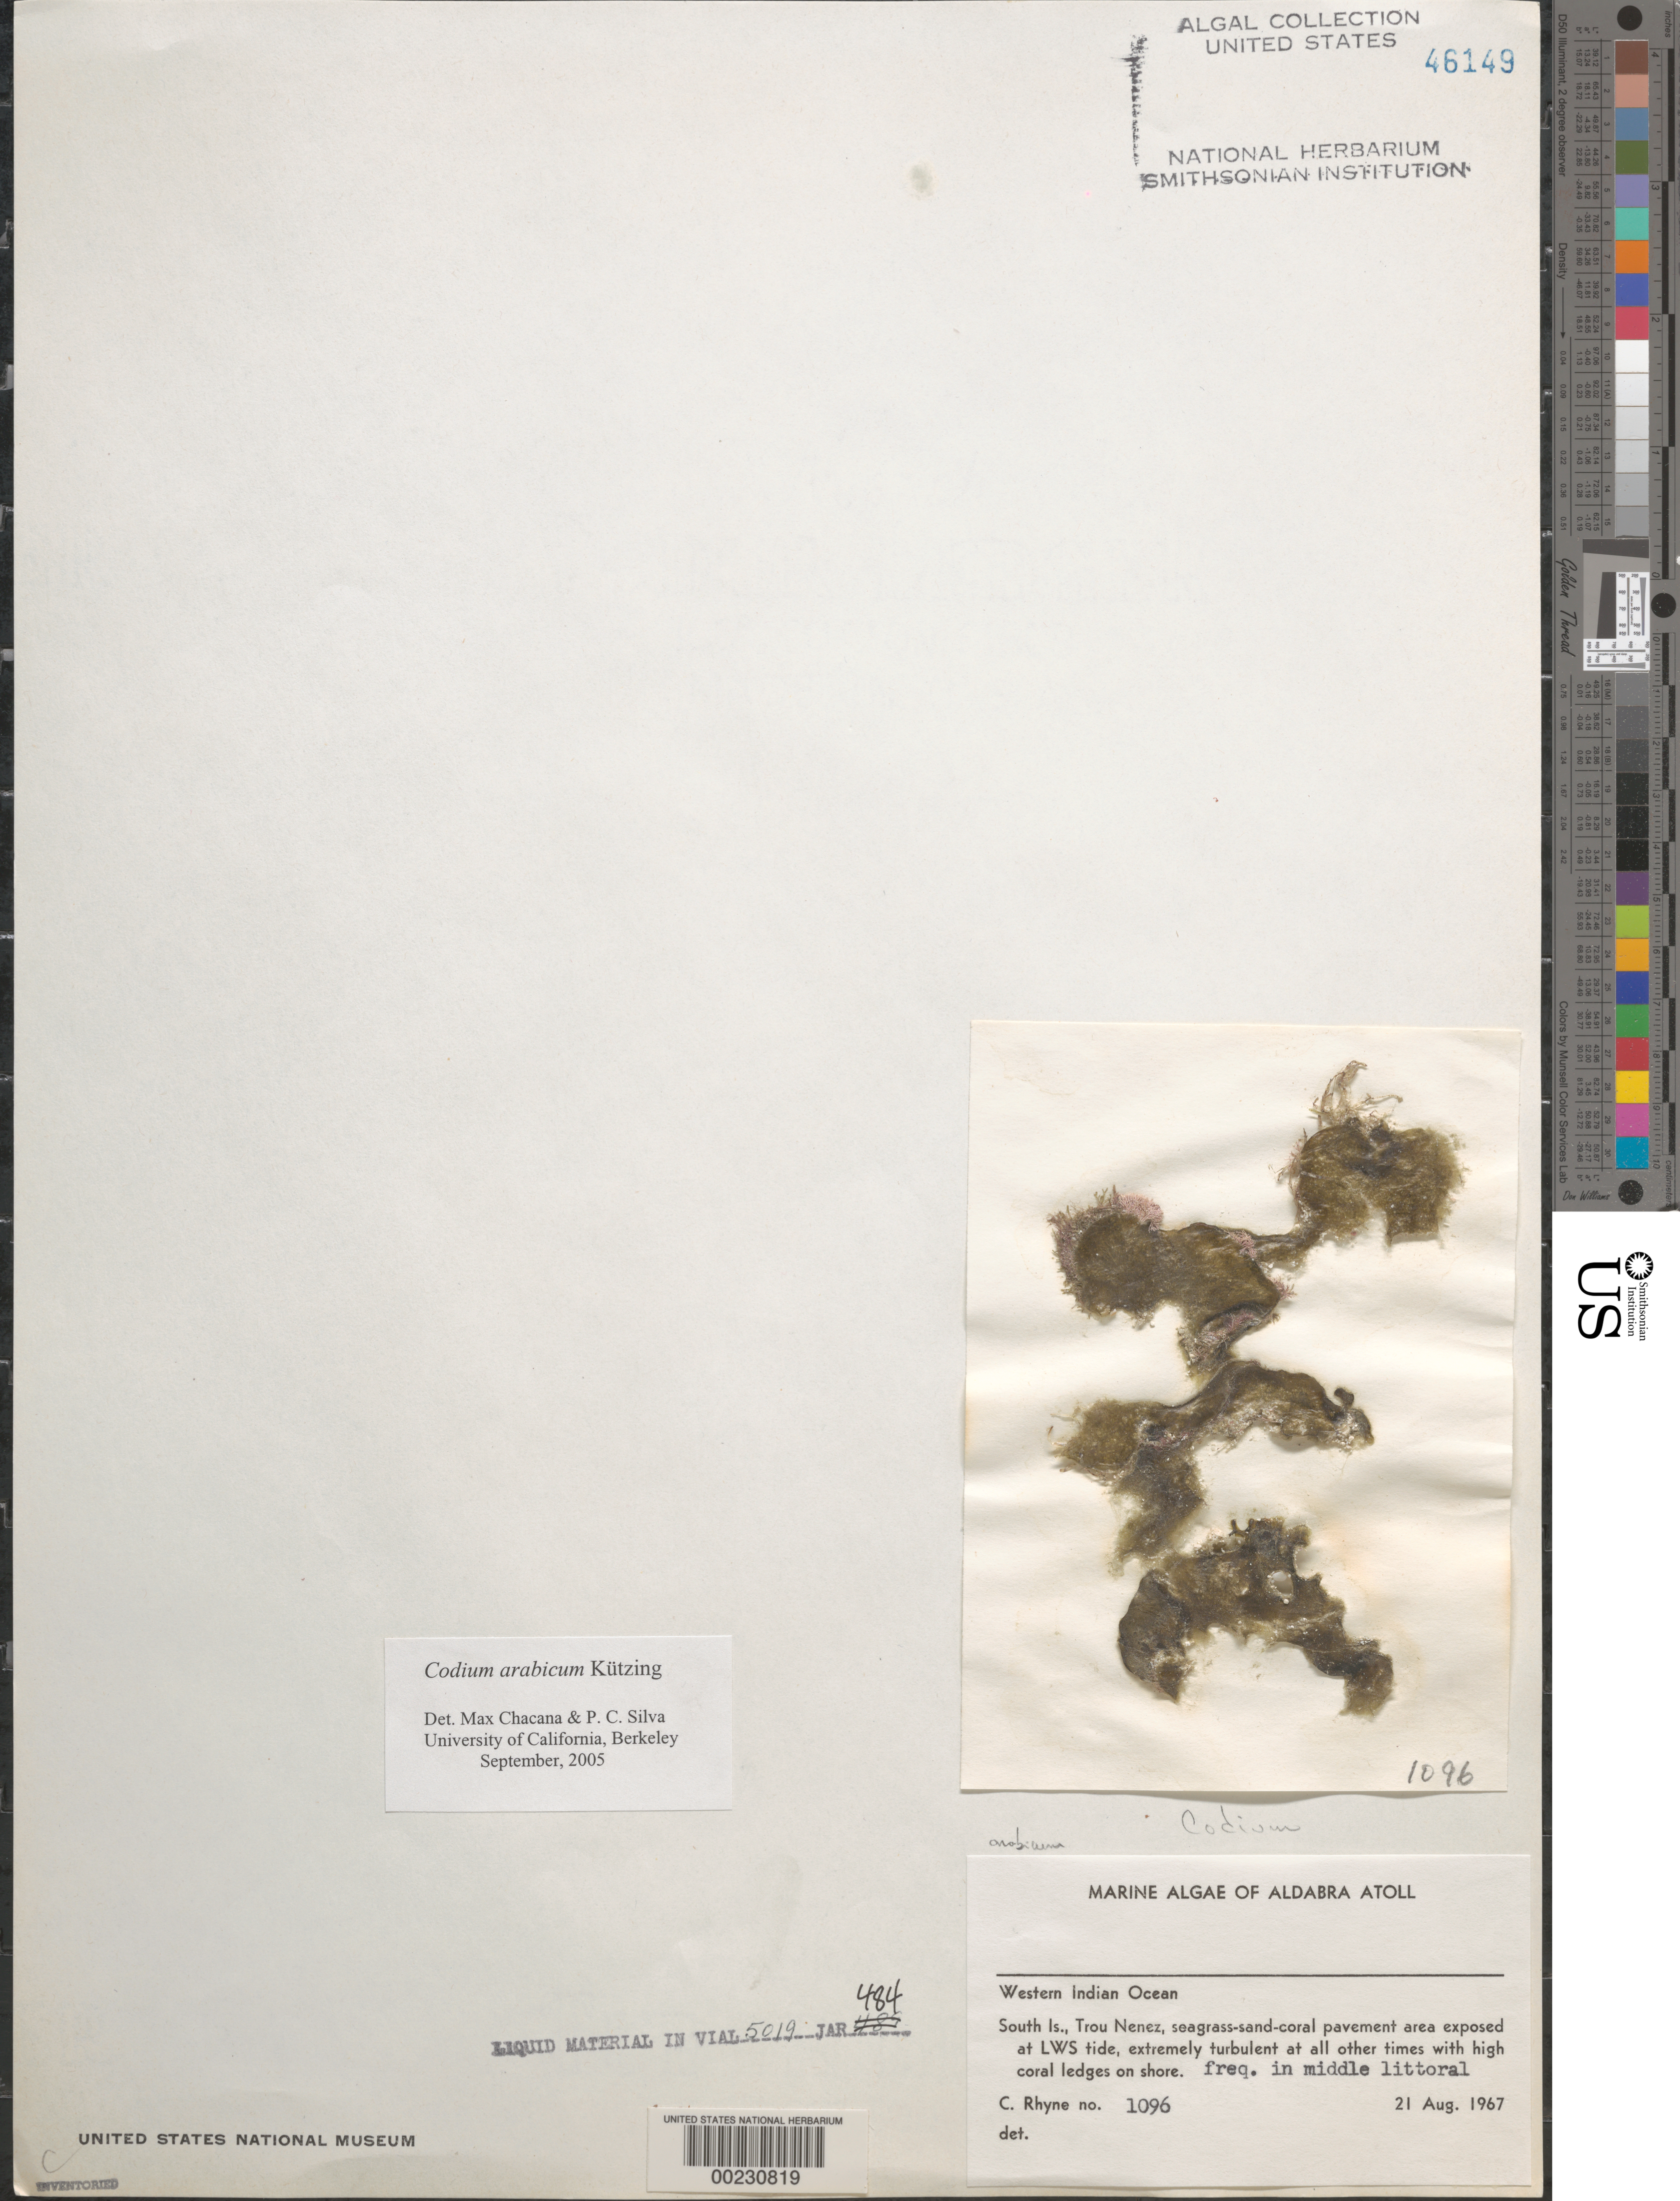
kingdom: Plantae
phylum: Chlorophyta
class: Ulvophyceae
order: Bryopsidales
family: Codiaceae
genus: Codium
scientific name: Codium arabicum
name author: Kütz.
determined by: Chacana, M. E.; Silva, P. C.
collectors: C. Rhyne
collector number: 1096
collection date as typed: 21 Aug 1967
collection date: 1967-08-21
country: Seychelles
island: Aldabra Atoll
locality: Trou Nenez, South Islet.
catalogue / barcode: US 46149